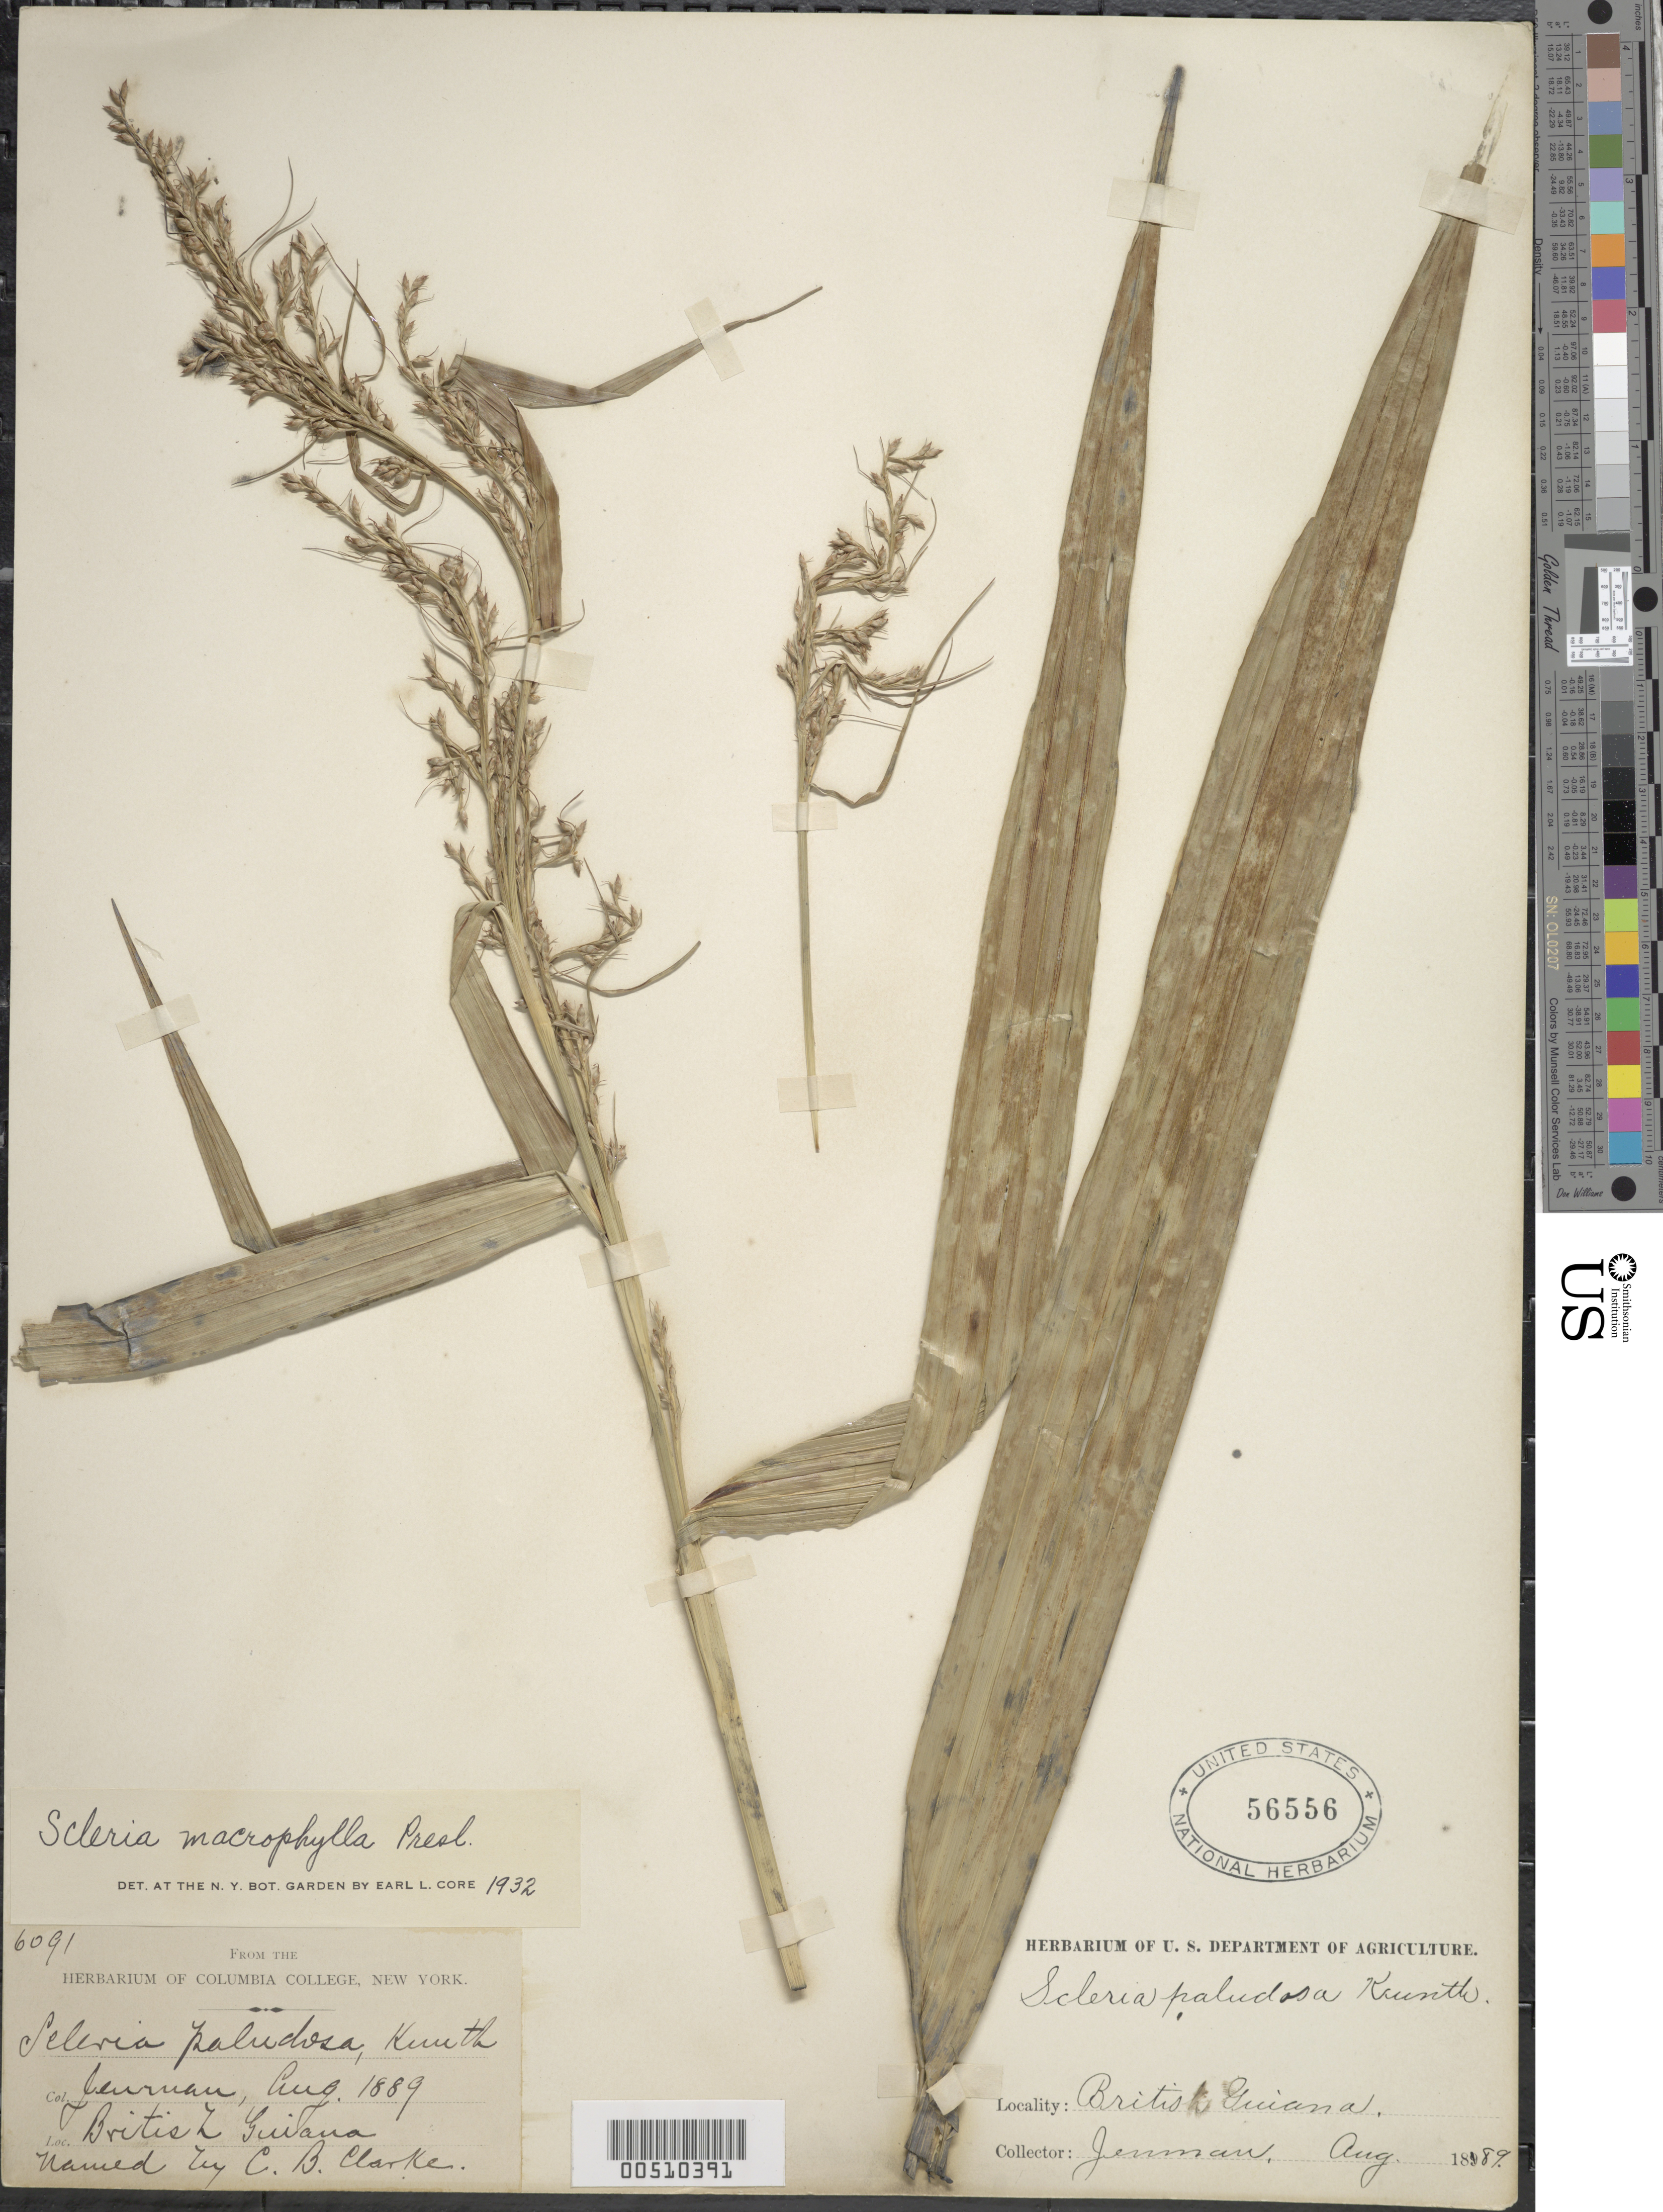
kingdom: Plantae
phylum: Tracheophyta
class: Liliopsida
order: Poales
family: Cyperaceae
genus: Scleria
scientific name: Scleria macrophylla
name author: J. Presl & C. Presl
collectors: G. S. Jenman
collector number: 6091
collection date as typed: Aug 1889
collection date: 1889-08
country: Guyana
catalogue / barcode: US 56556